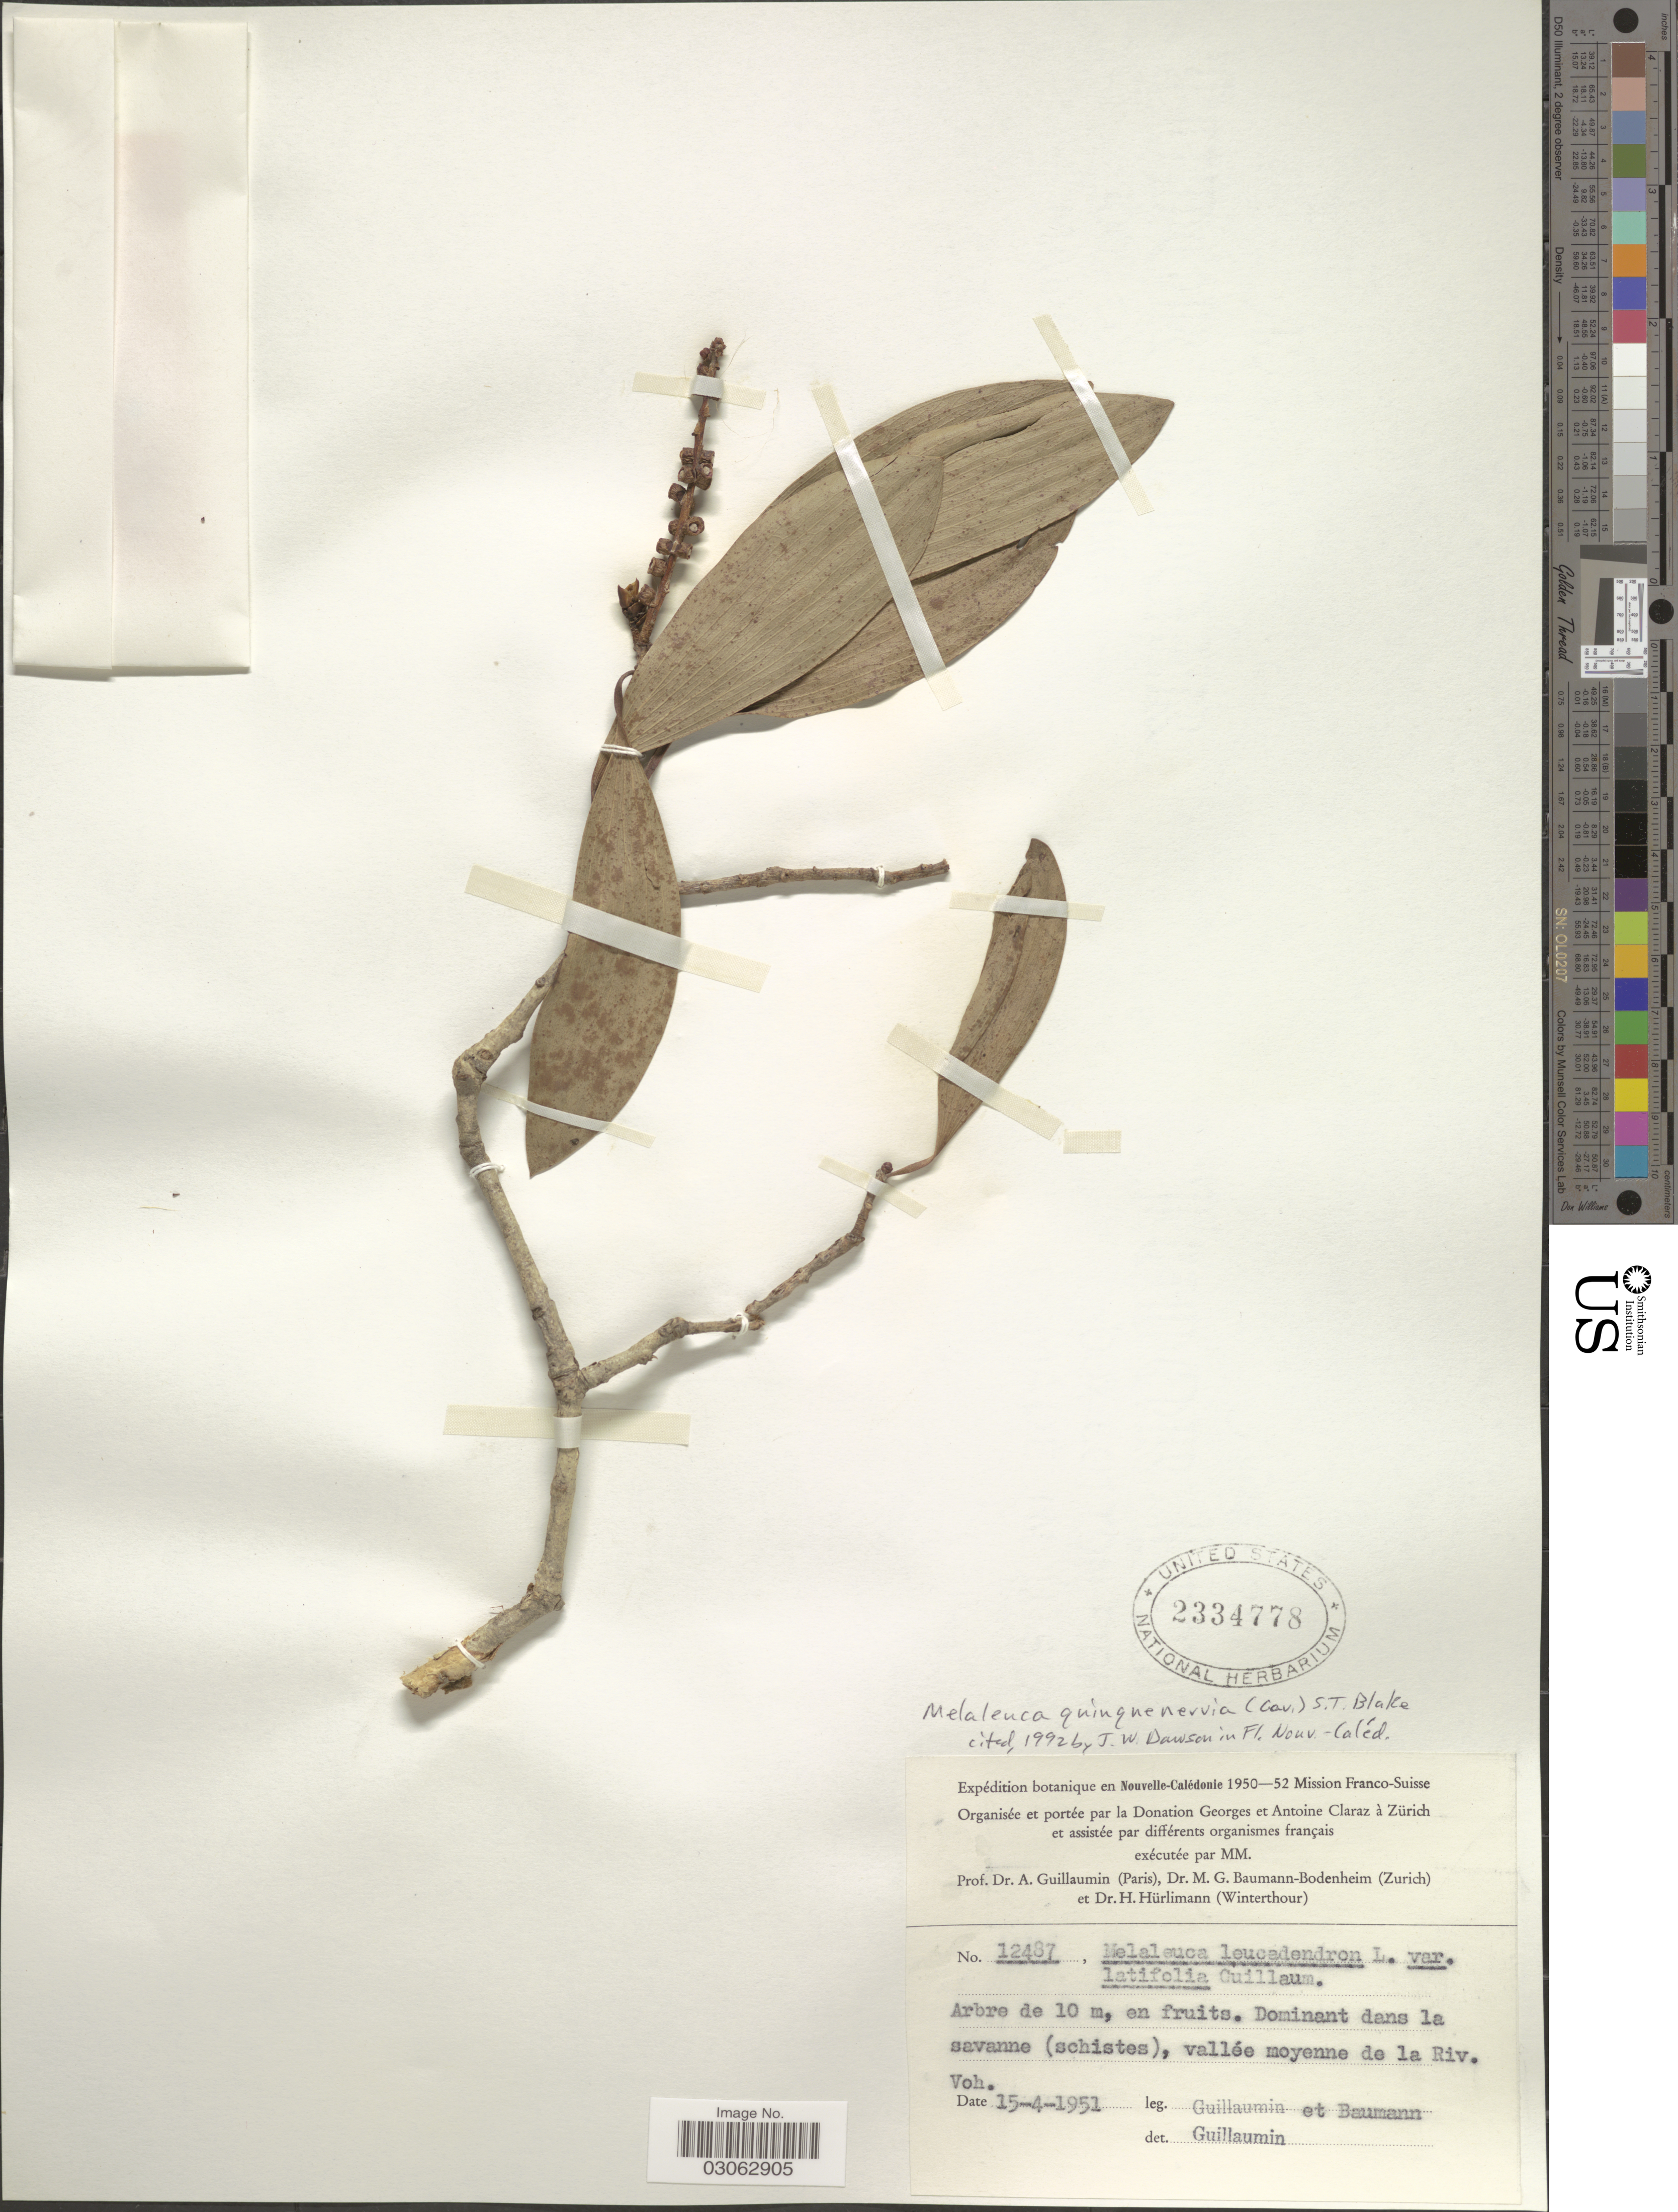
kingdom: Plantae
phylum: Tracheophyta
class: Magnoliopsida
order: Myrtales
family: Myrtaceae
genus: Melaleuca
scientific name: Melaleuca quinquenervia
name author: (Cav.) S.T. Blake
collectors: A. Guillaumin & M. G. Baumann-Bodenheim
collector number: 12487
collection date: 1951-04-15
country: New Caledonia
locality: Dominant dans la savanne (schistes), vallée moyenne de la Riv. Voh.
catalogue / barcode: US 2334778